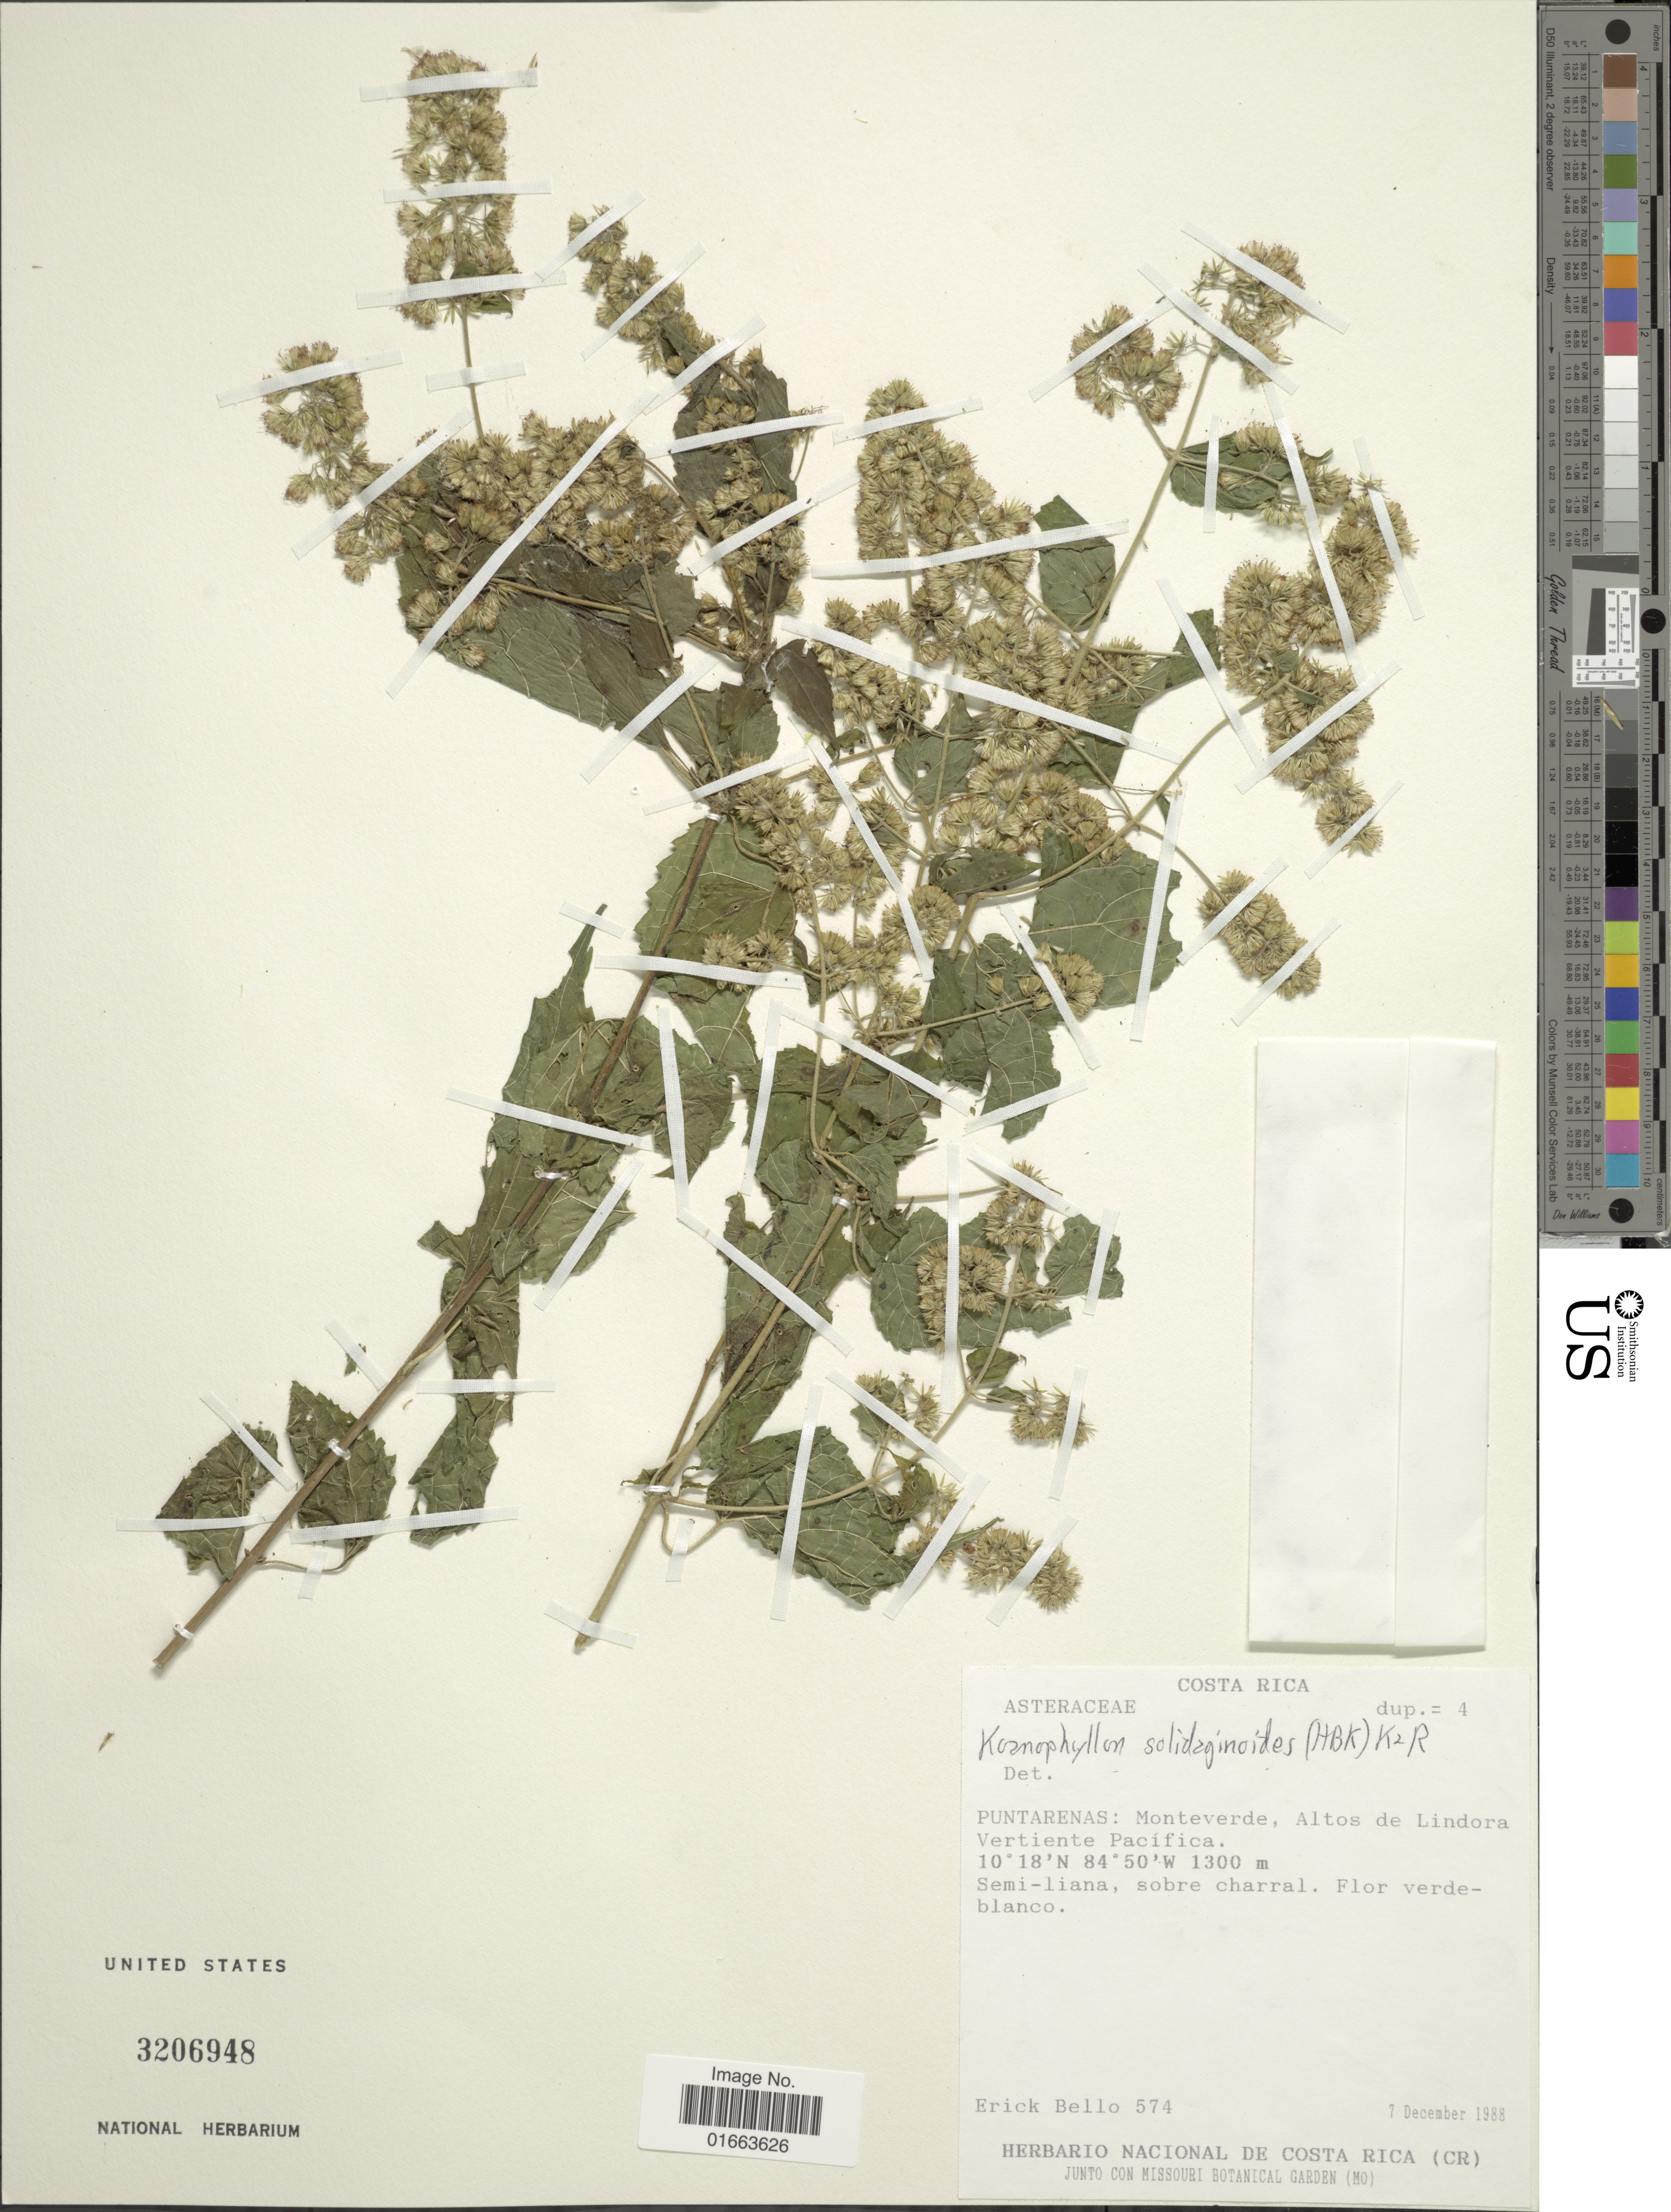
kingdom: Plantae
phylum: Tracheophyta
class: Magnoliopsida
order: Asterales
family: Asteraceae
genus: Koanophyllon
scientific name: Koanophyllon solidaginoides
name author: (Kunth) R.M. King & H. Rob.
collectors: E. Bello C.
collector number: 574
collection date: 1988-12-07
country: Costa Rica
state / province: Puntarenas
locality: Monteverde, Altos de Lindora Vertiente pacífica, Semi-liana, sobre charral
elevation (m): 1300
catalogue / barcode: US 3206948